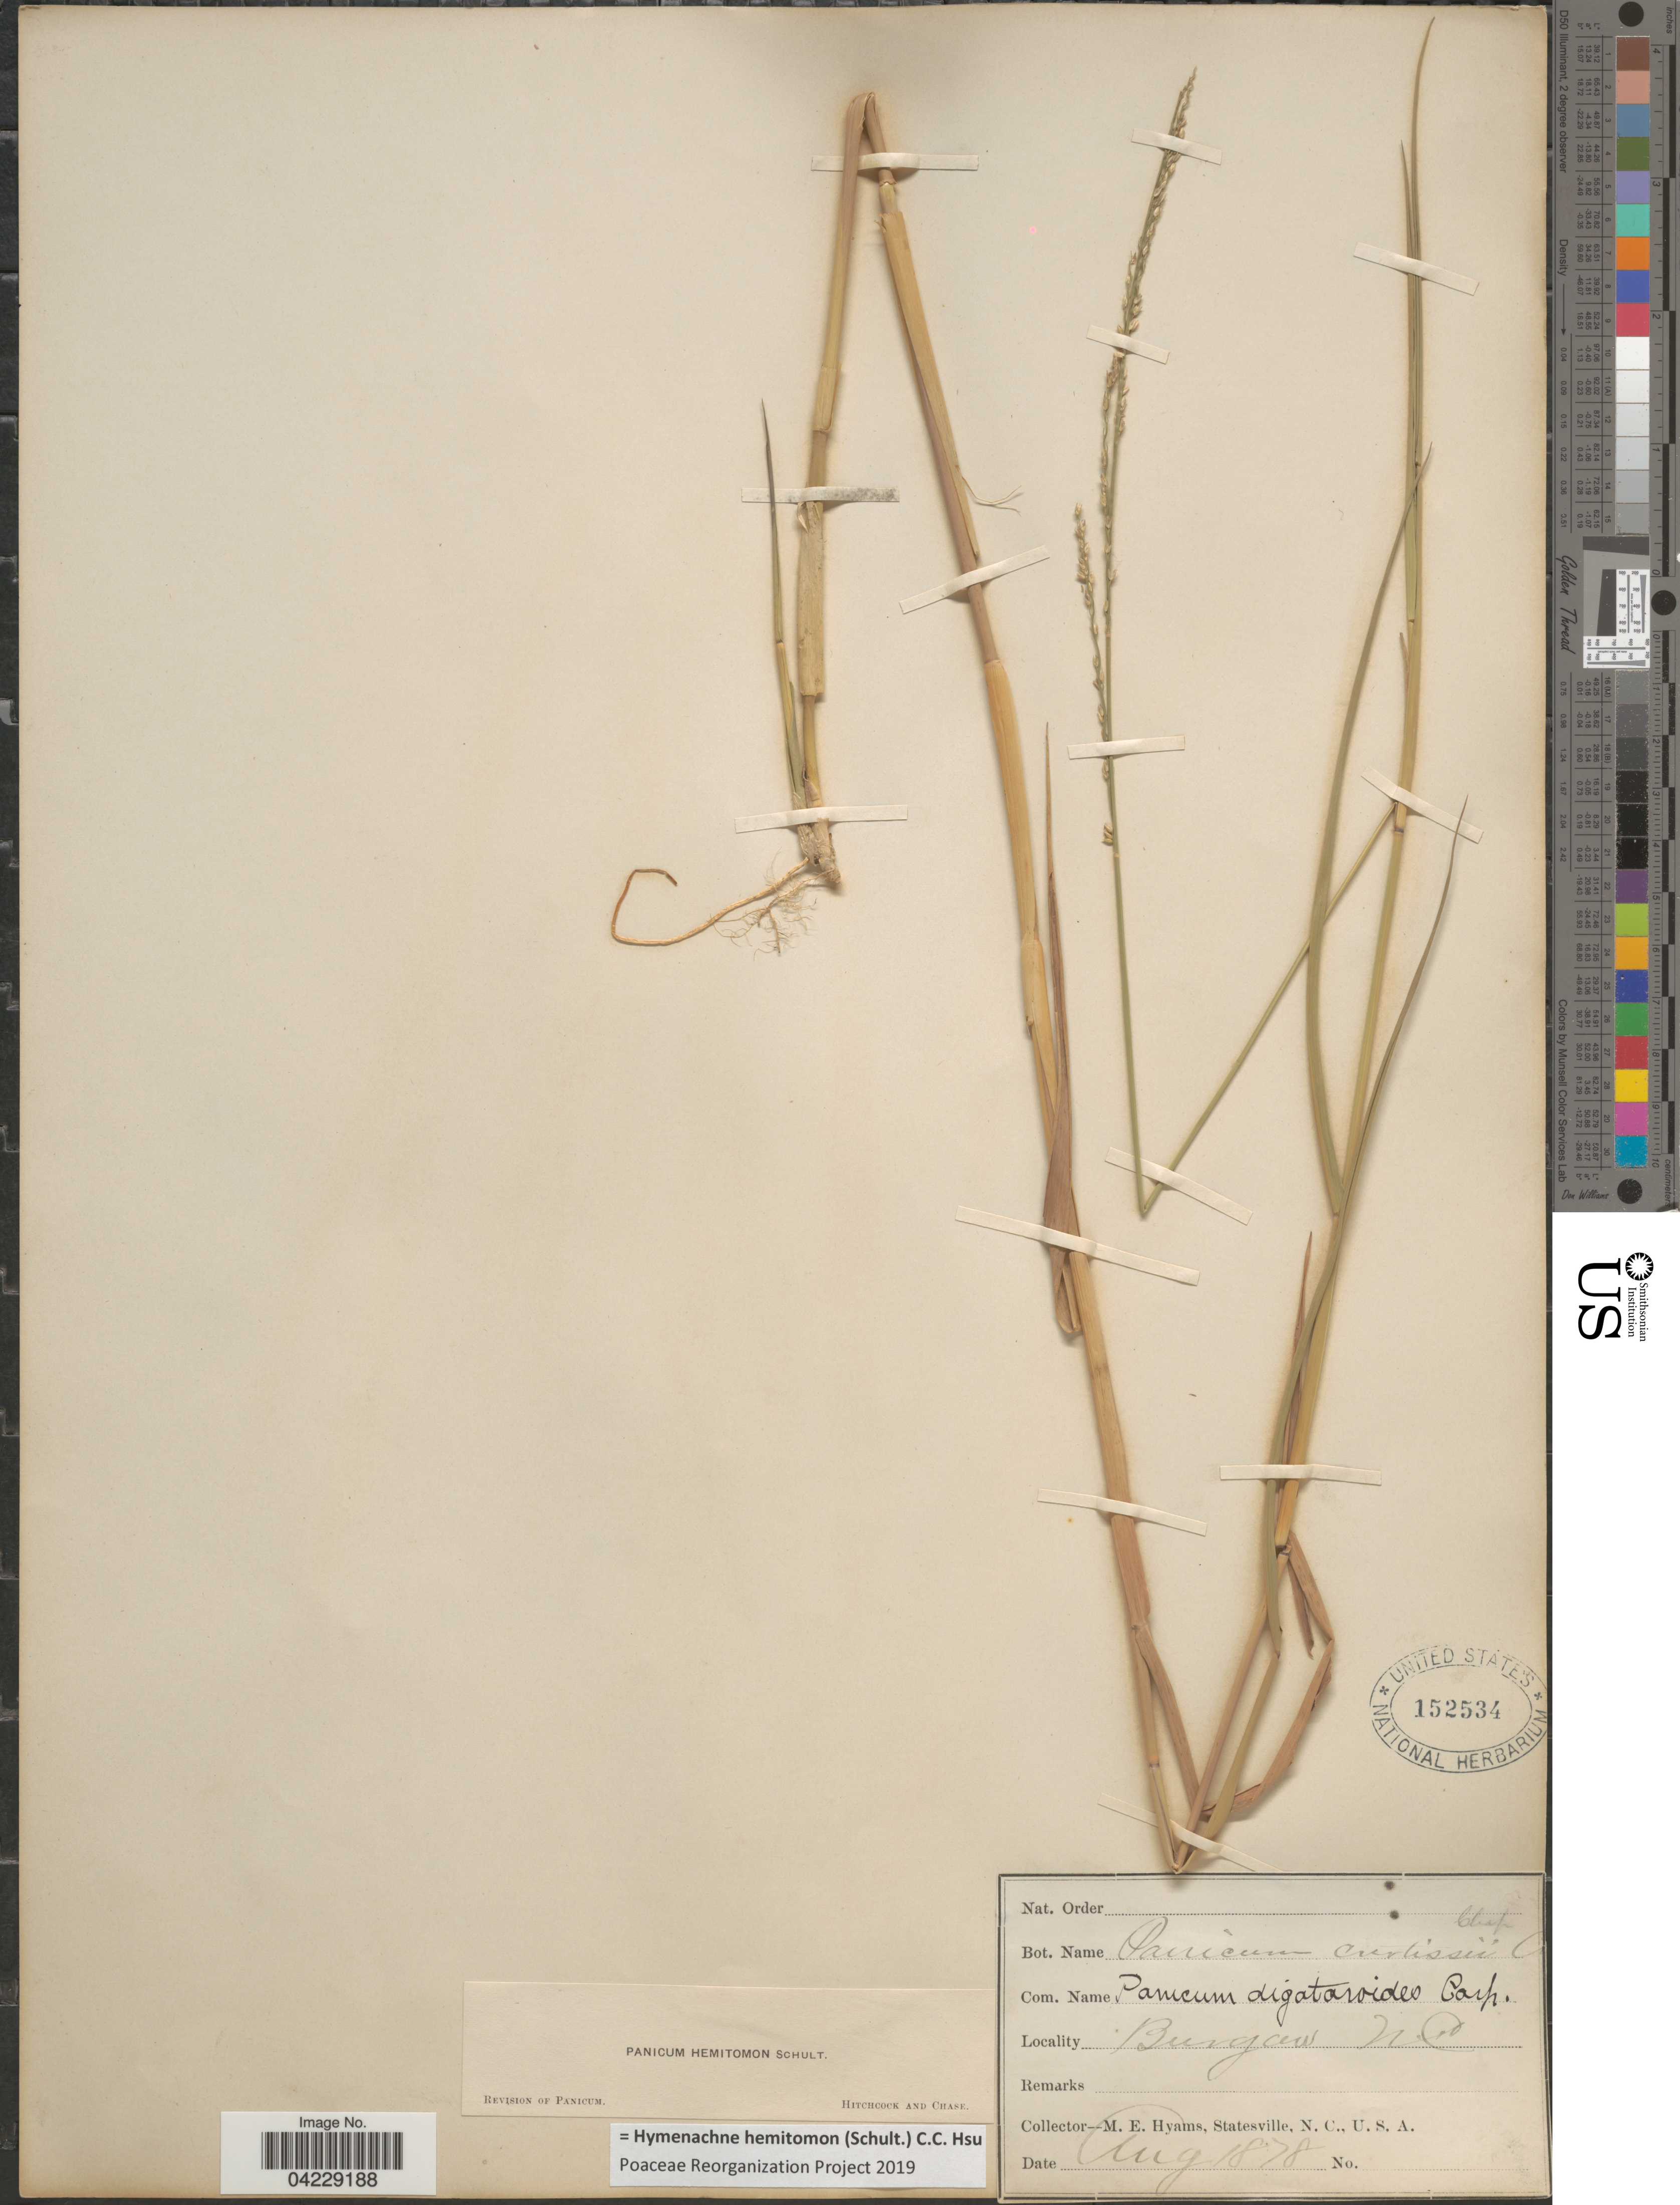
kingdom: Plantae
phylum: Tracheophyta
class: Liliopsida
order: Poales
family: Poaceae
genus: Hymenachne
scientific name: Hymenachne hemitomon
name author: (Schult.) C. C. Hsu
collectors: M. E. Hyams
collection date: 1878-08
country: United States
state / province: North Carolina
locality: Burgaw.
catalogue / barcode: US 152534